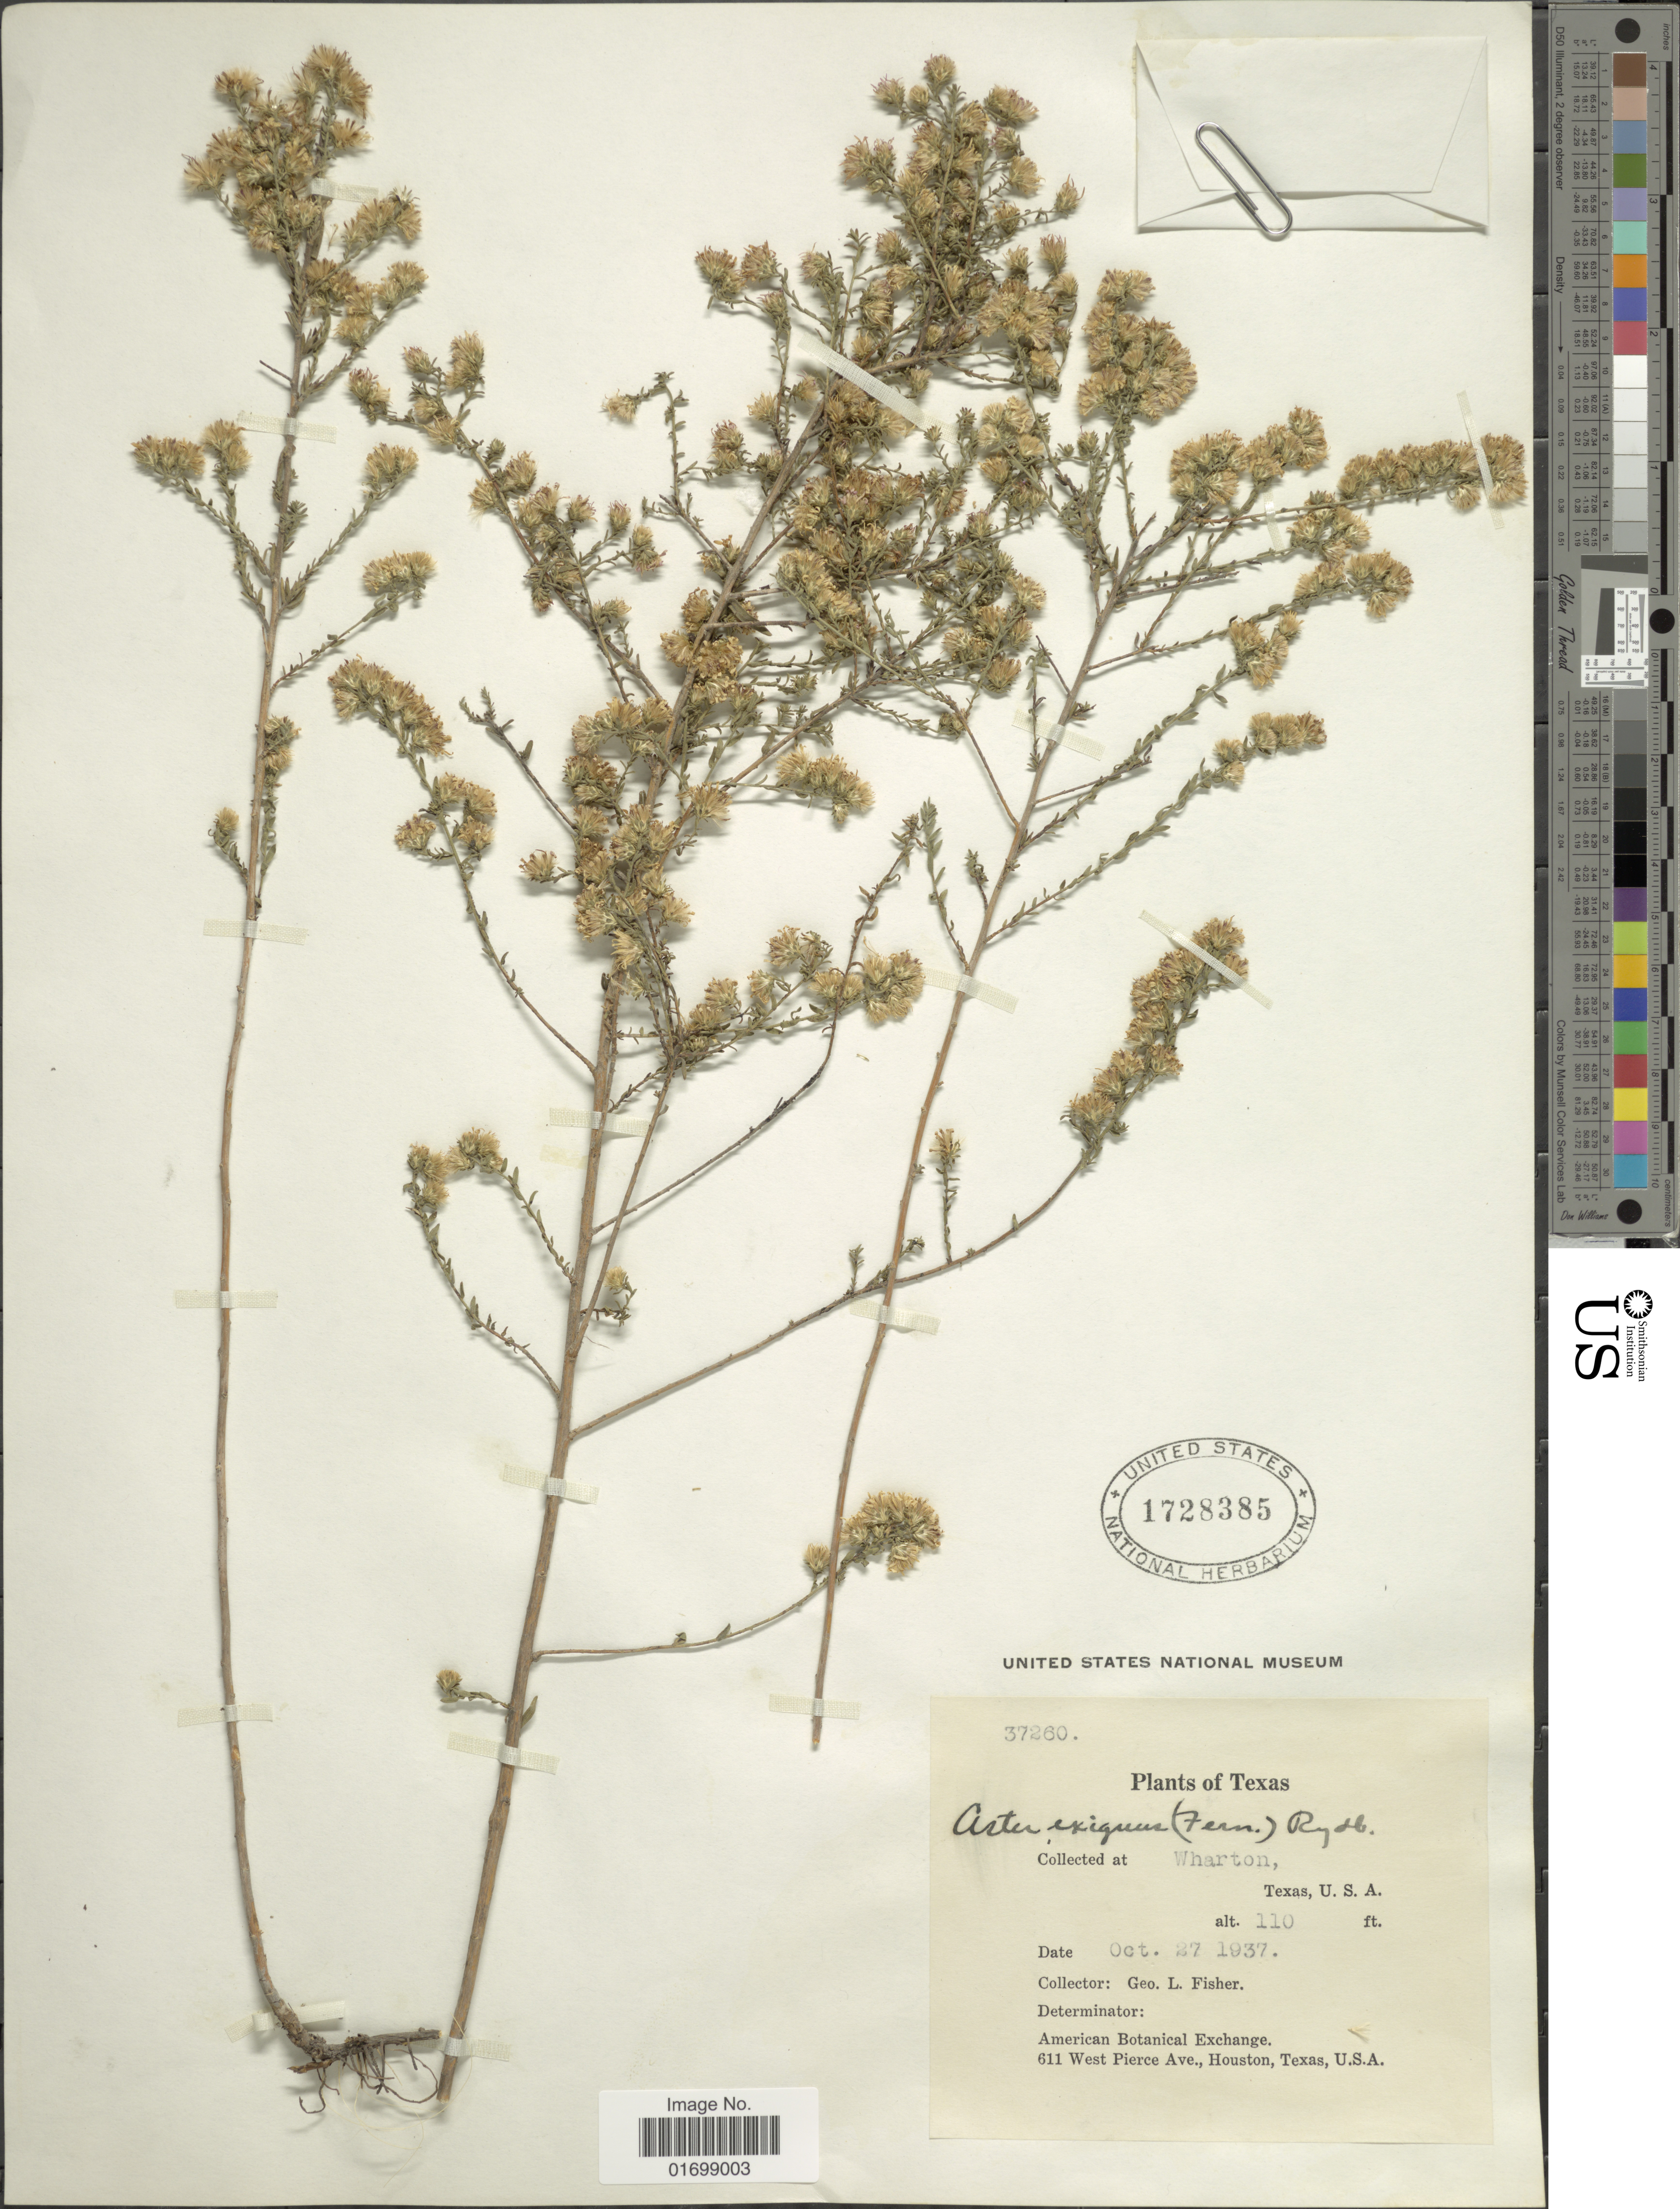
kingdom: Plantae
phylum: Tracheophyta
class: Magnoliopsida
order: Asterales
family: Asteraceae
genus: Symphyotrichum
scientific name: Symphyotrichum ericoides var. prostratum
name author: (Kuntze) G.L. Nesom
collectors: G. L. Fisher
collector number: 37260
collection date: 1937-10-27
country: United States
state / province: Texas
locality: Wharton.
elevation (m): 34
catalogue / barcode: US 1728385